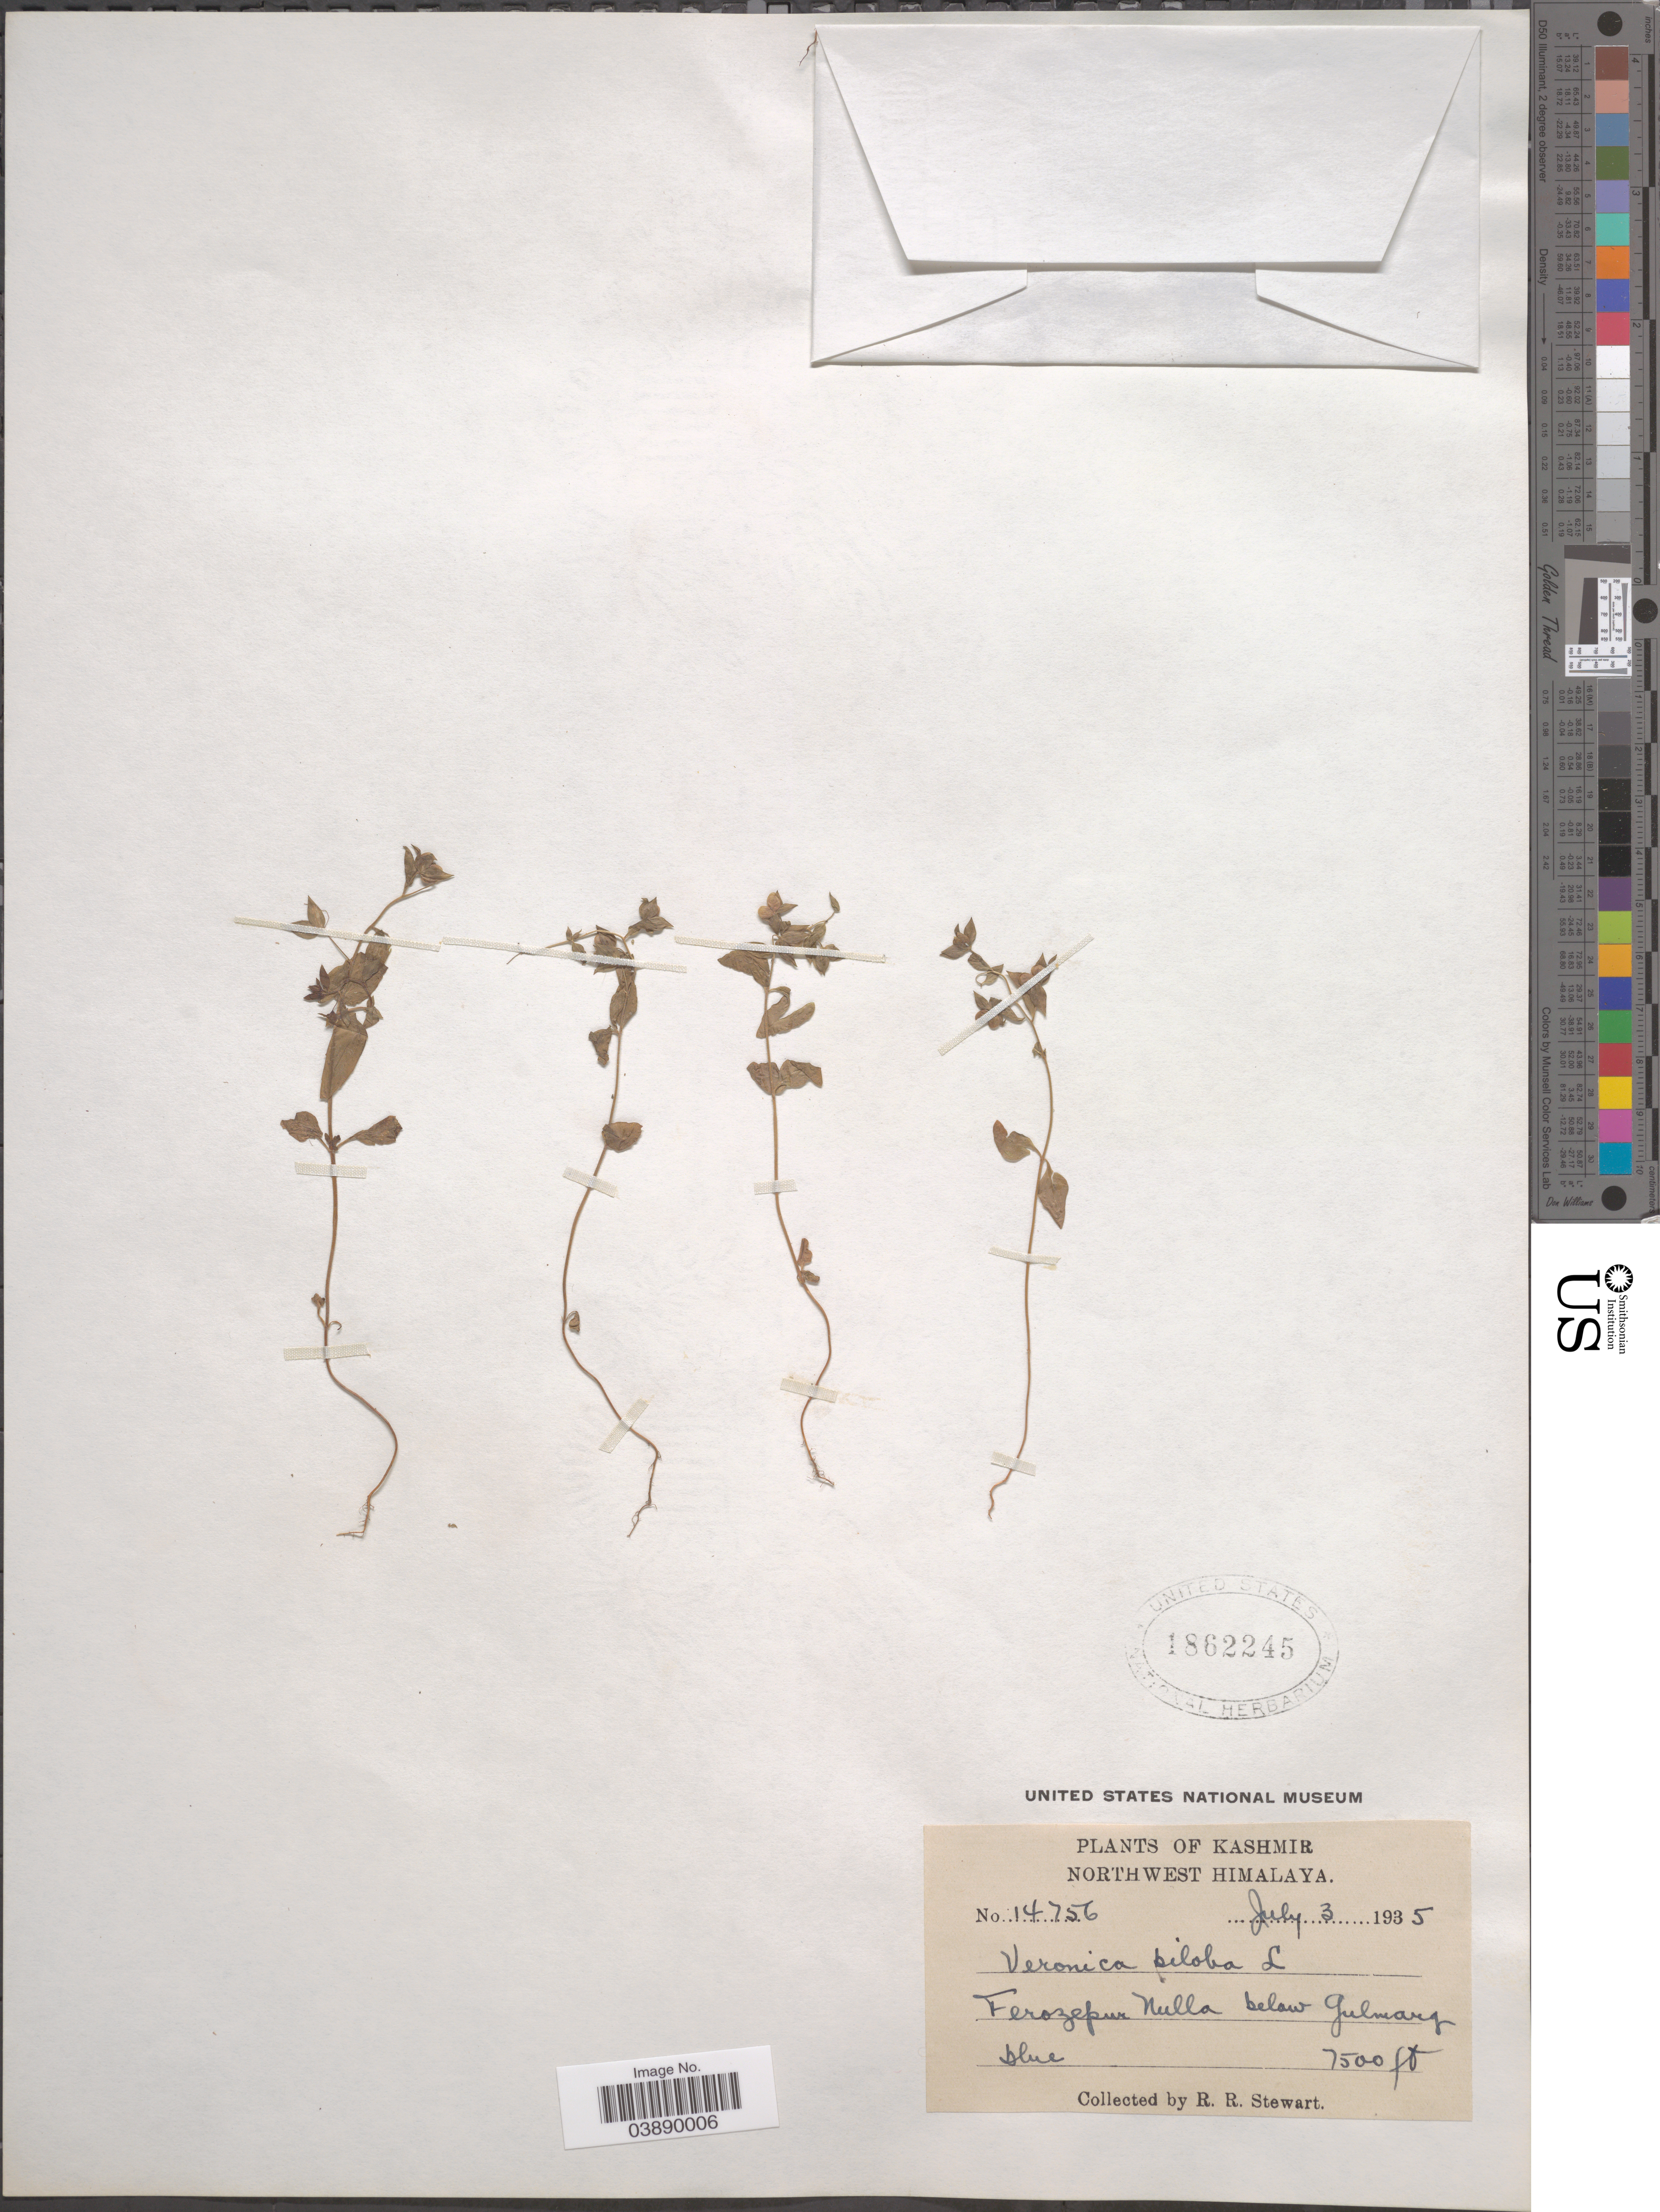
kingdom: Plantae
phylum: Tracheophyta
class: Magnoliopsida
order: Lamiales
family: Plantaginaceae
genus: Veronica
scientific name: Veronica biloba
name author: Schreb. ex L.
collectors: R. Stewart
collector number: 14756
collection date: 1935-07-03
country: India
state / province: Jammu and Kashmir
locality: Kashmir. Northwest Himalaya. Ferozepur Nulla below Gulmarg.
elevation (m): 2286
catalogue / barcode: US 1862245